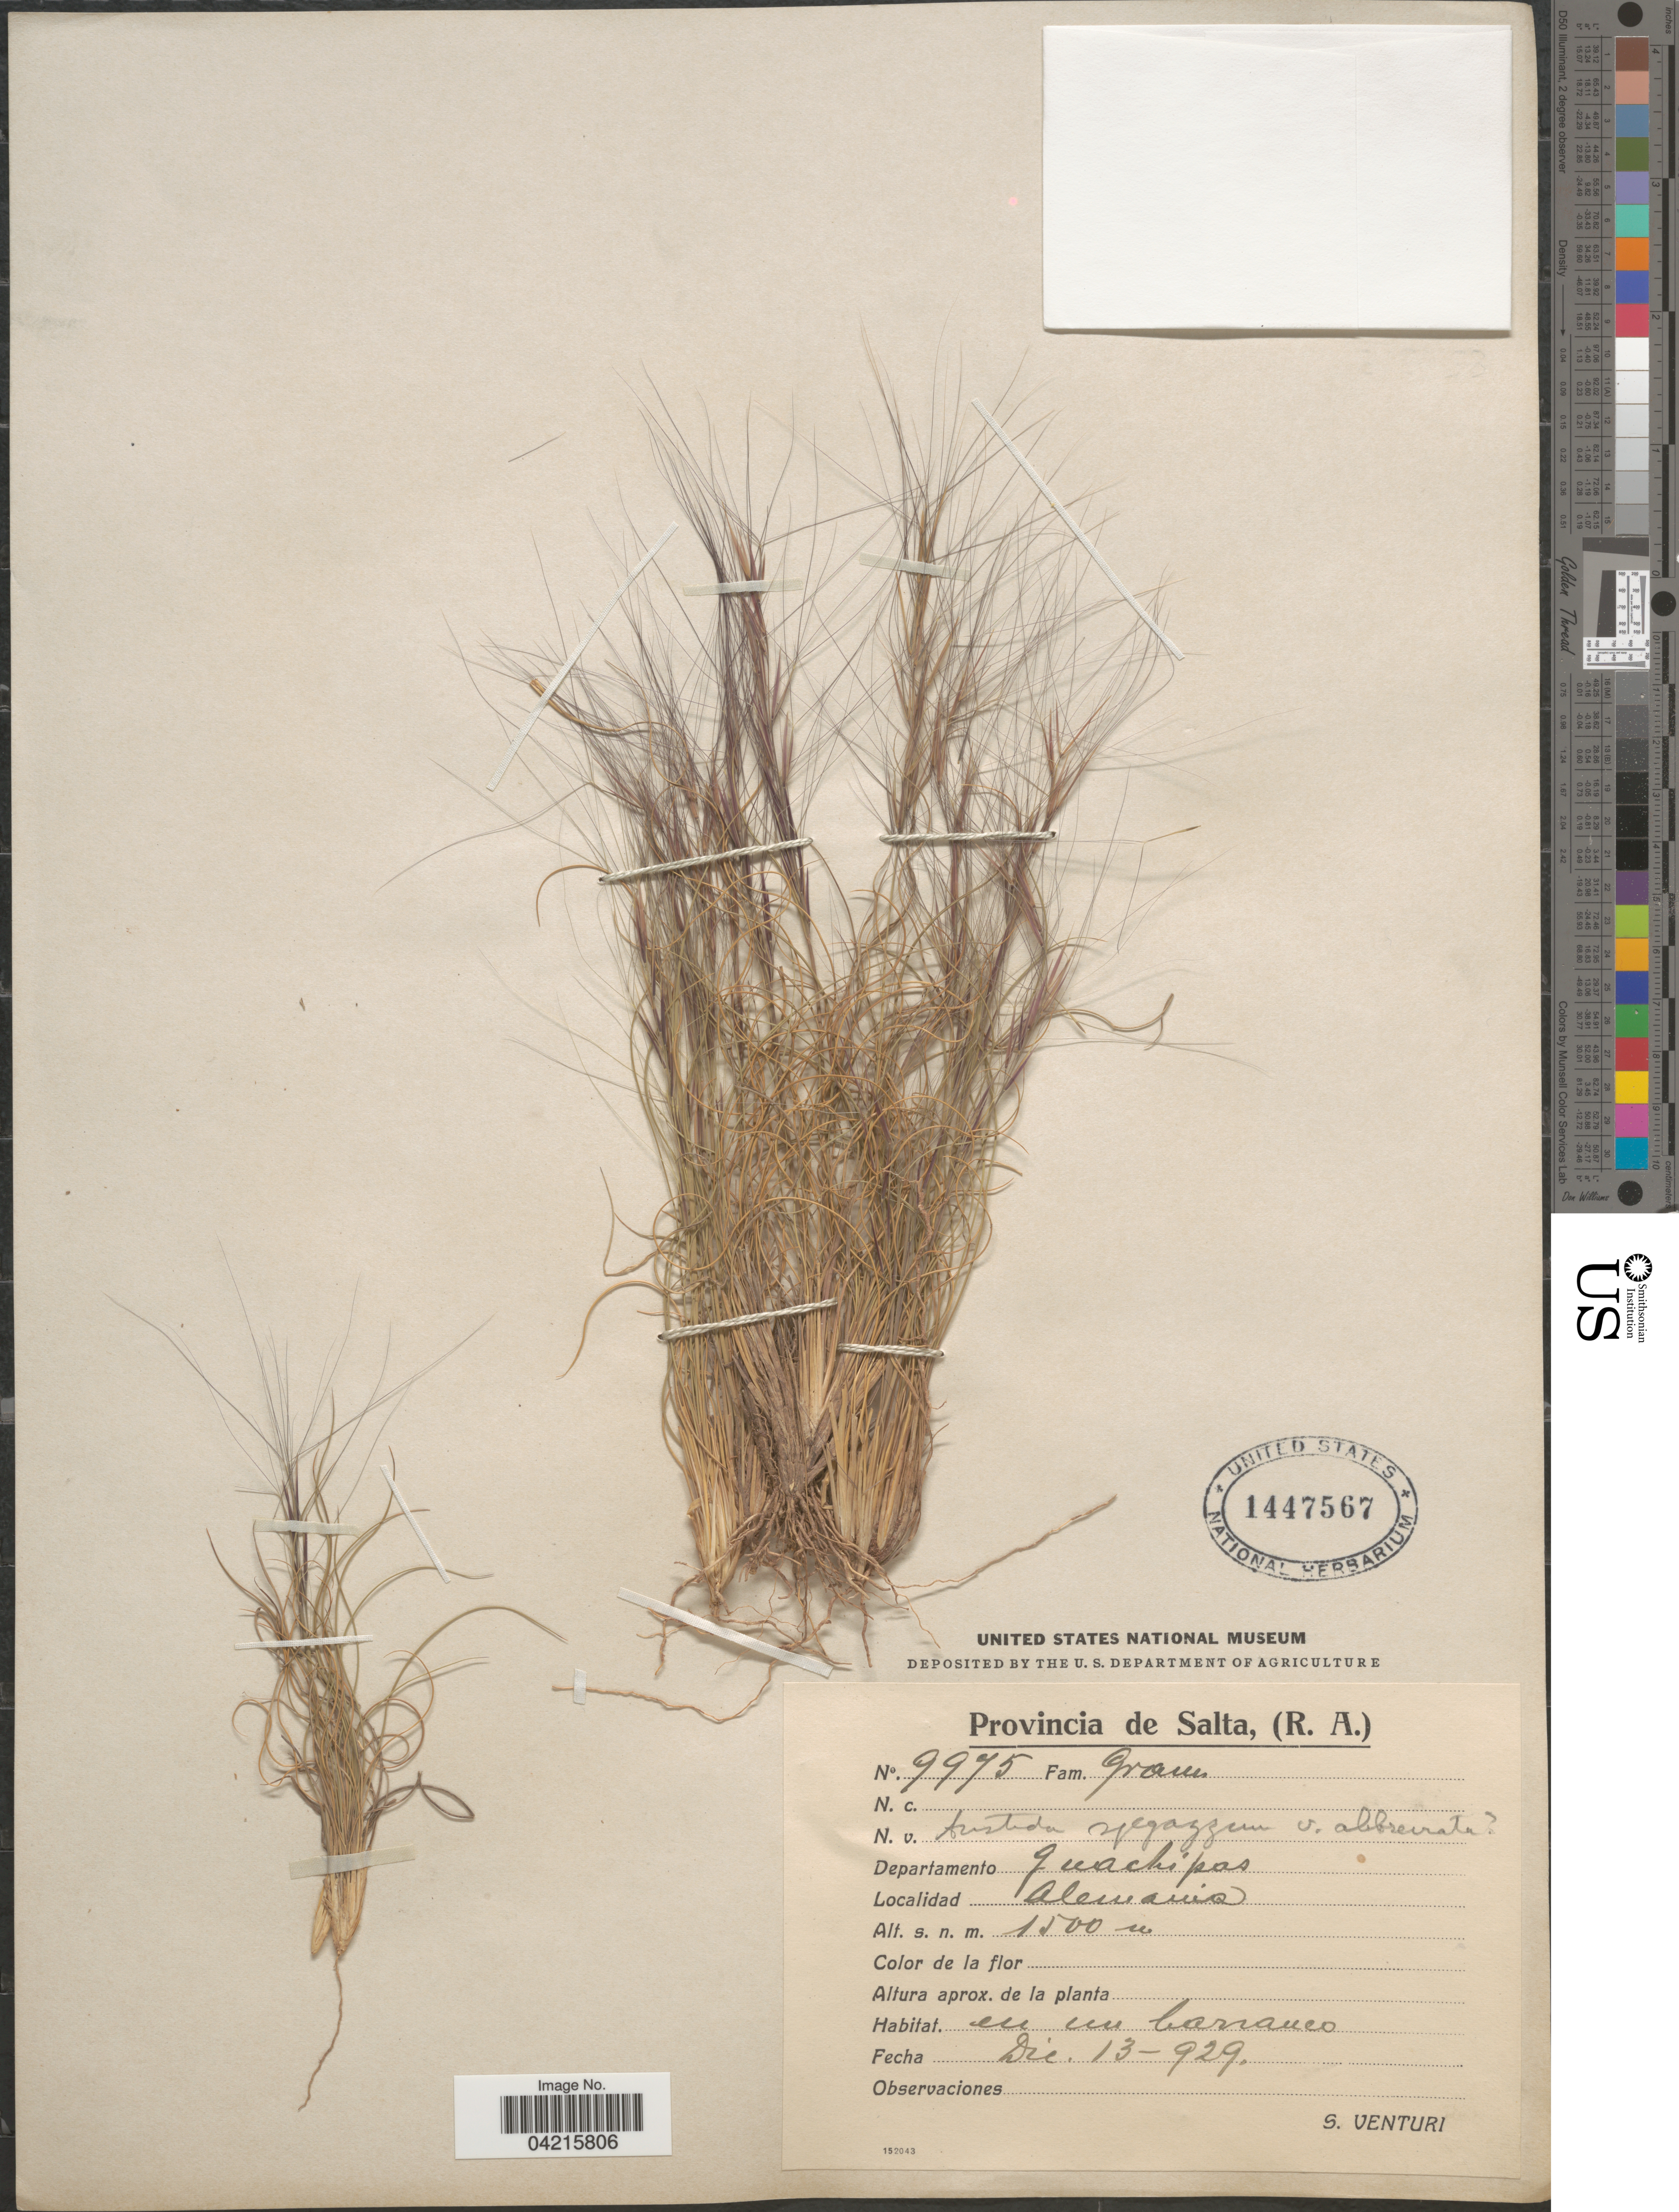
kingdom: Plantae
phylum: Tracheophyta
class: Liliopsida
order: Poales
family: Poaceae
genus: Aristida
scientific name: Aristida spegazzinii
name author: Arechav.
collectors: S. Venturi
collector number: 9975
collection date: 1929-12-13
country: Argentina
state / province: Salta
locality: Departamento Guachipas. Alemania.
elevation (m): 1500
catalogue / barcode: US 1447567